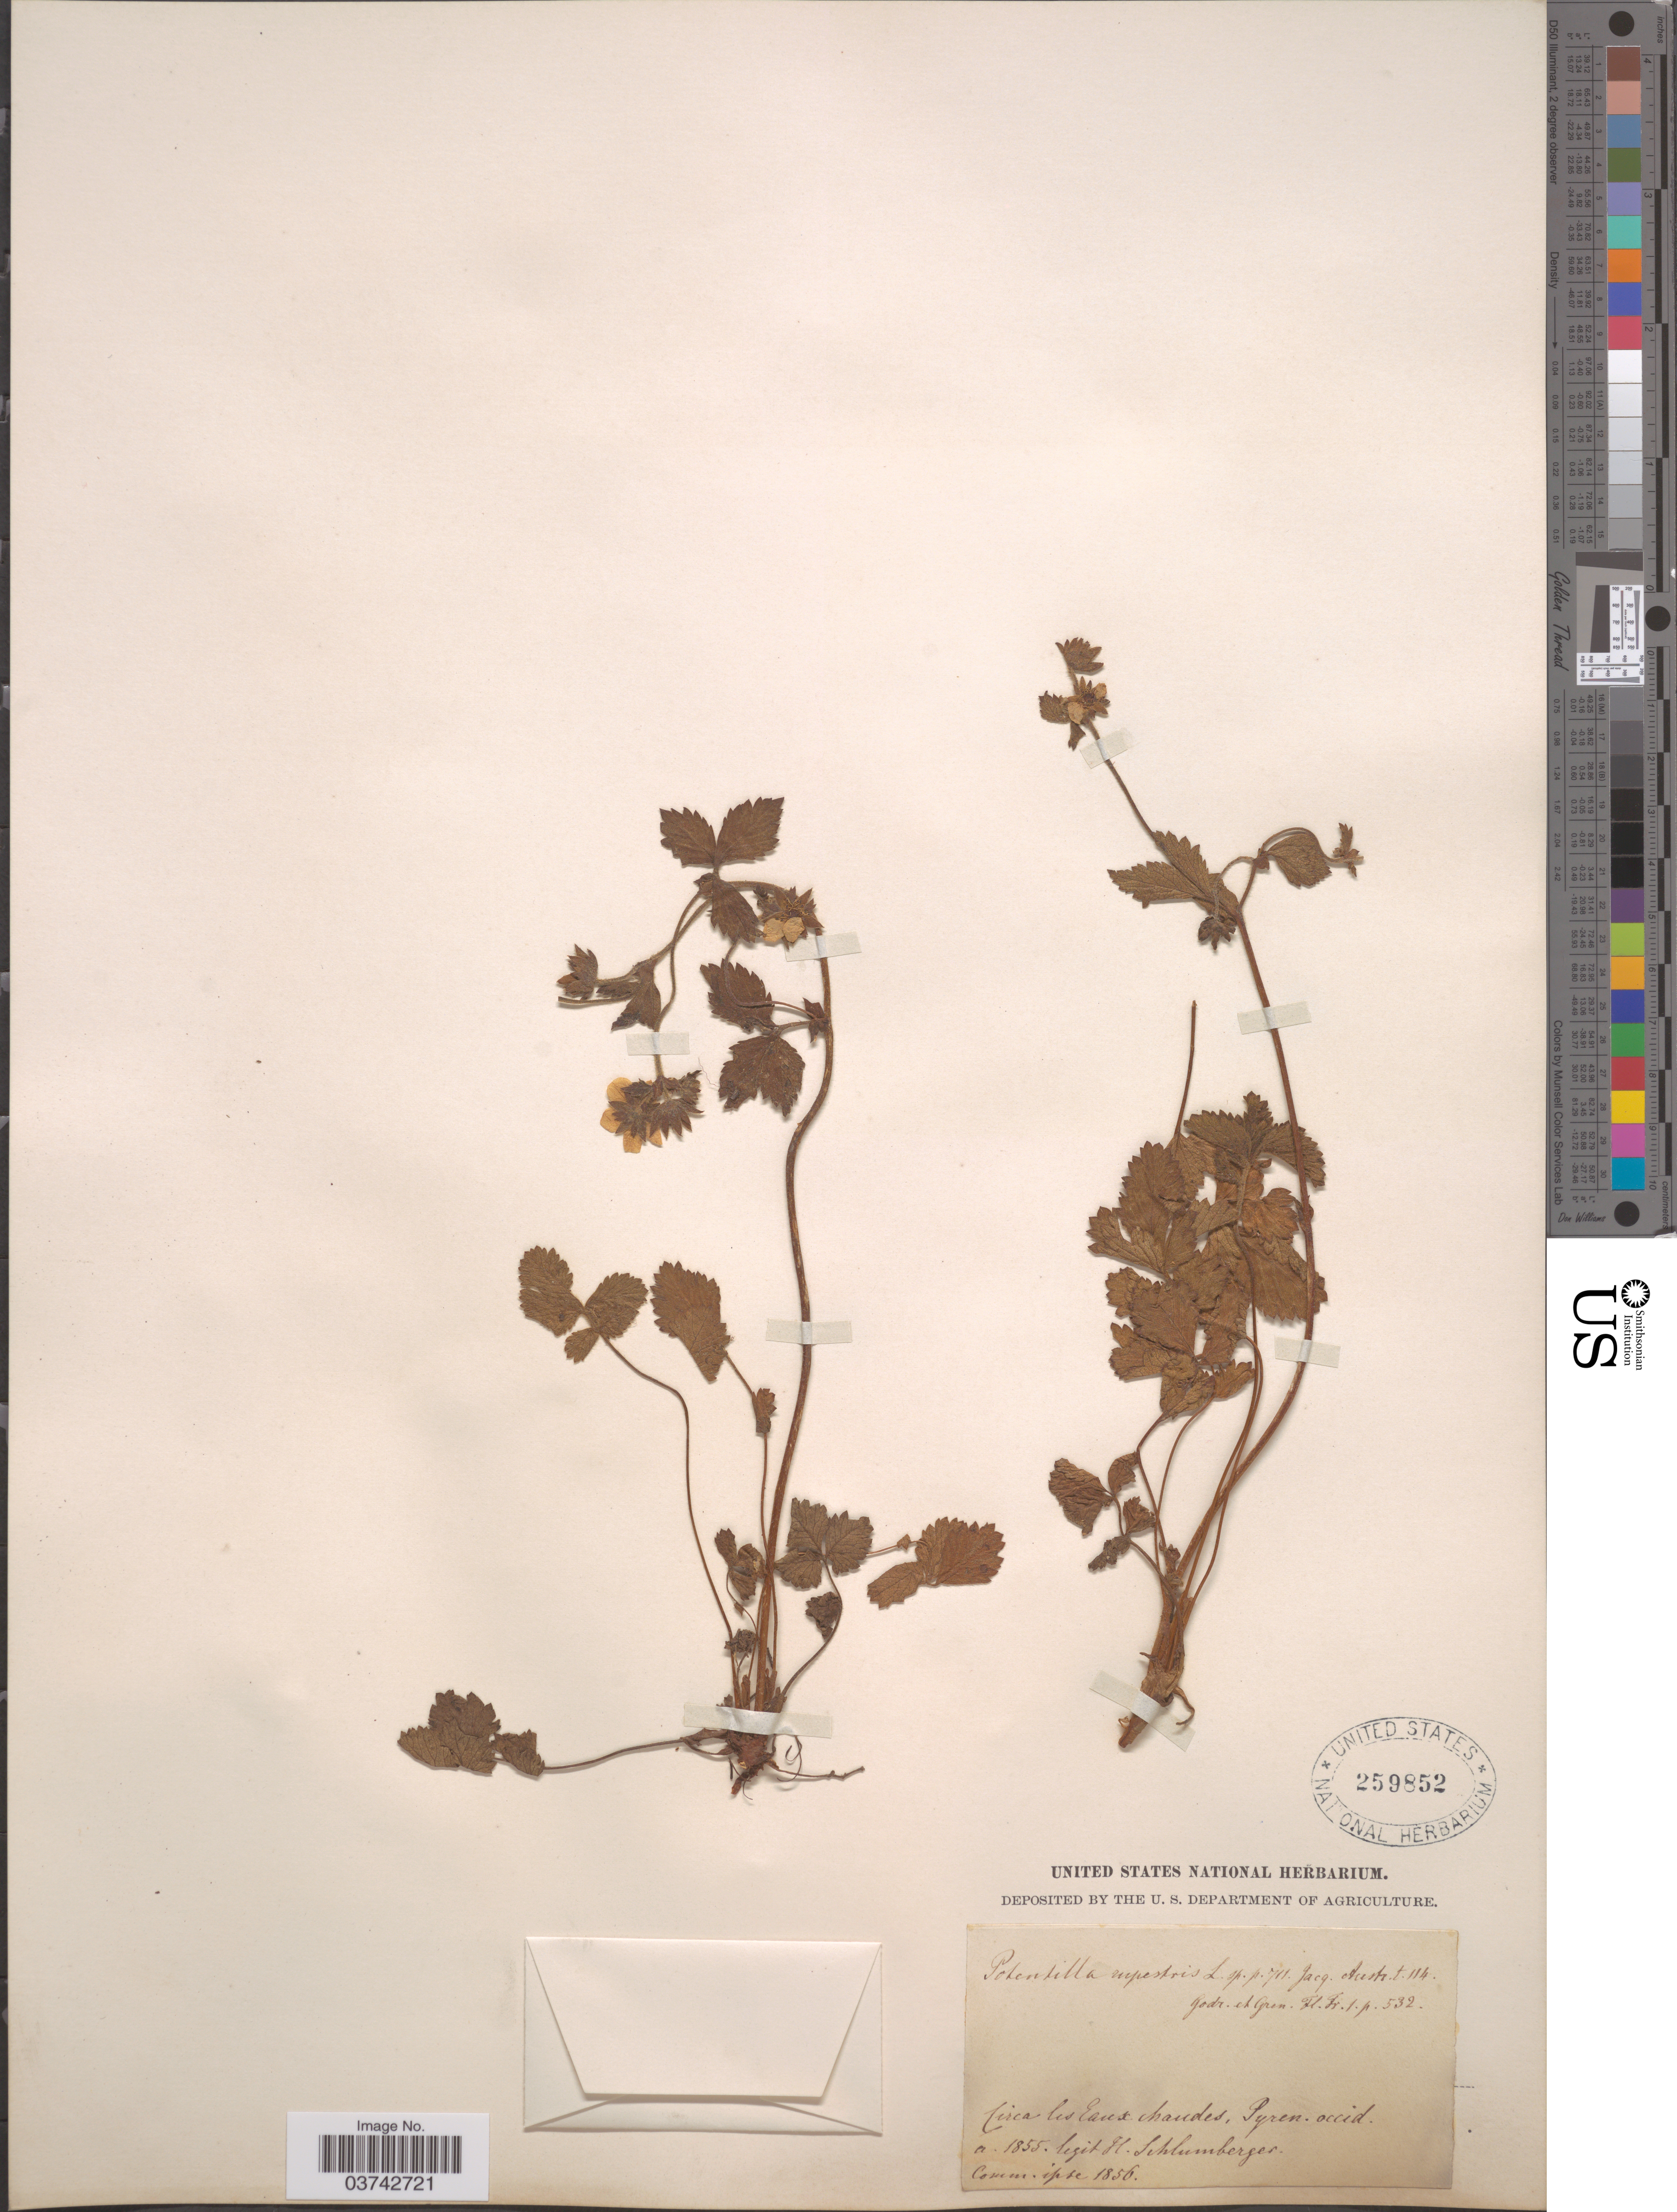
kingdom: Plantae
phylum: Tracheophyta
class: Magnoliopsida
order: Rosales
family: Rosaceae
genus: Drymocallis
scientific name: Drymocallis rupestris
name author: (L.) Soják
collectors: H. Schlumberger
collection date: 1855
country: France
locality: Circa les Eaux chaudes, Pyren. occid.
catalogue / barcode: US 259852